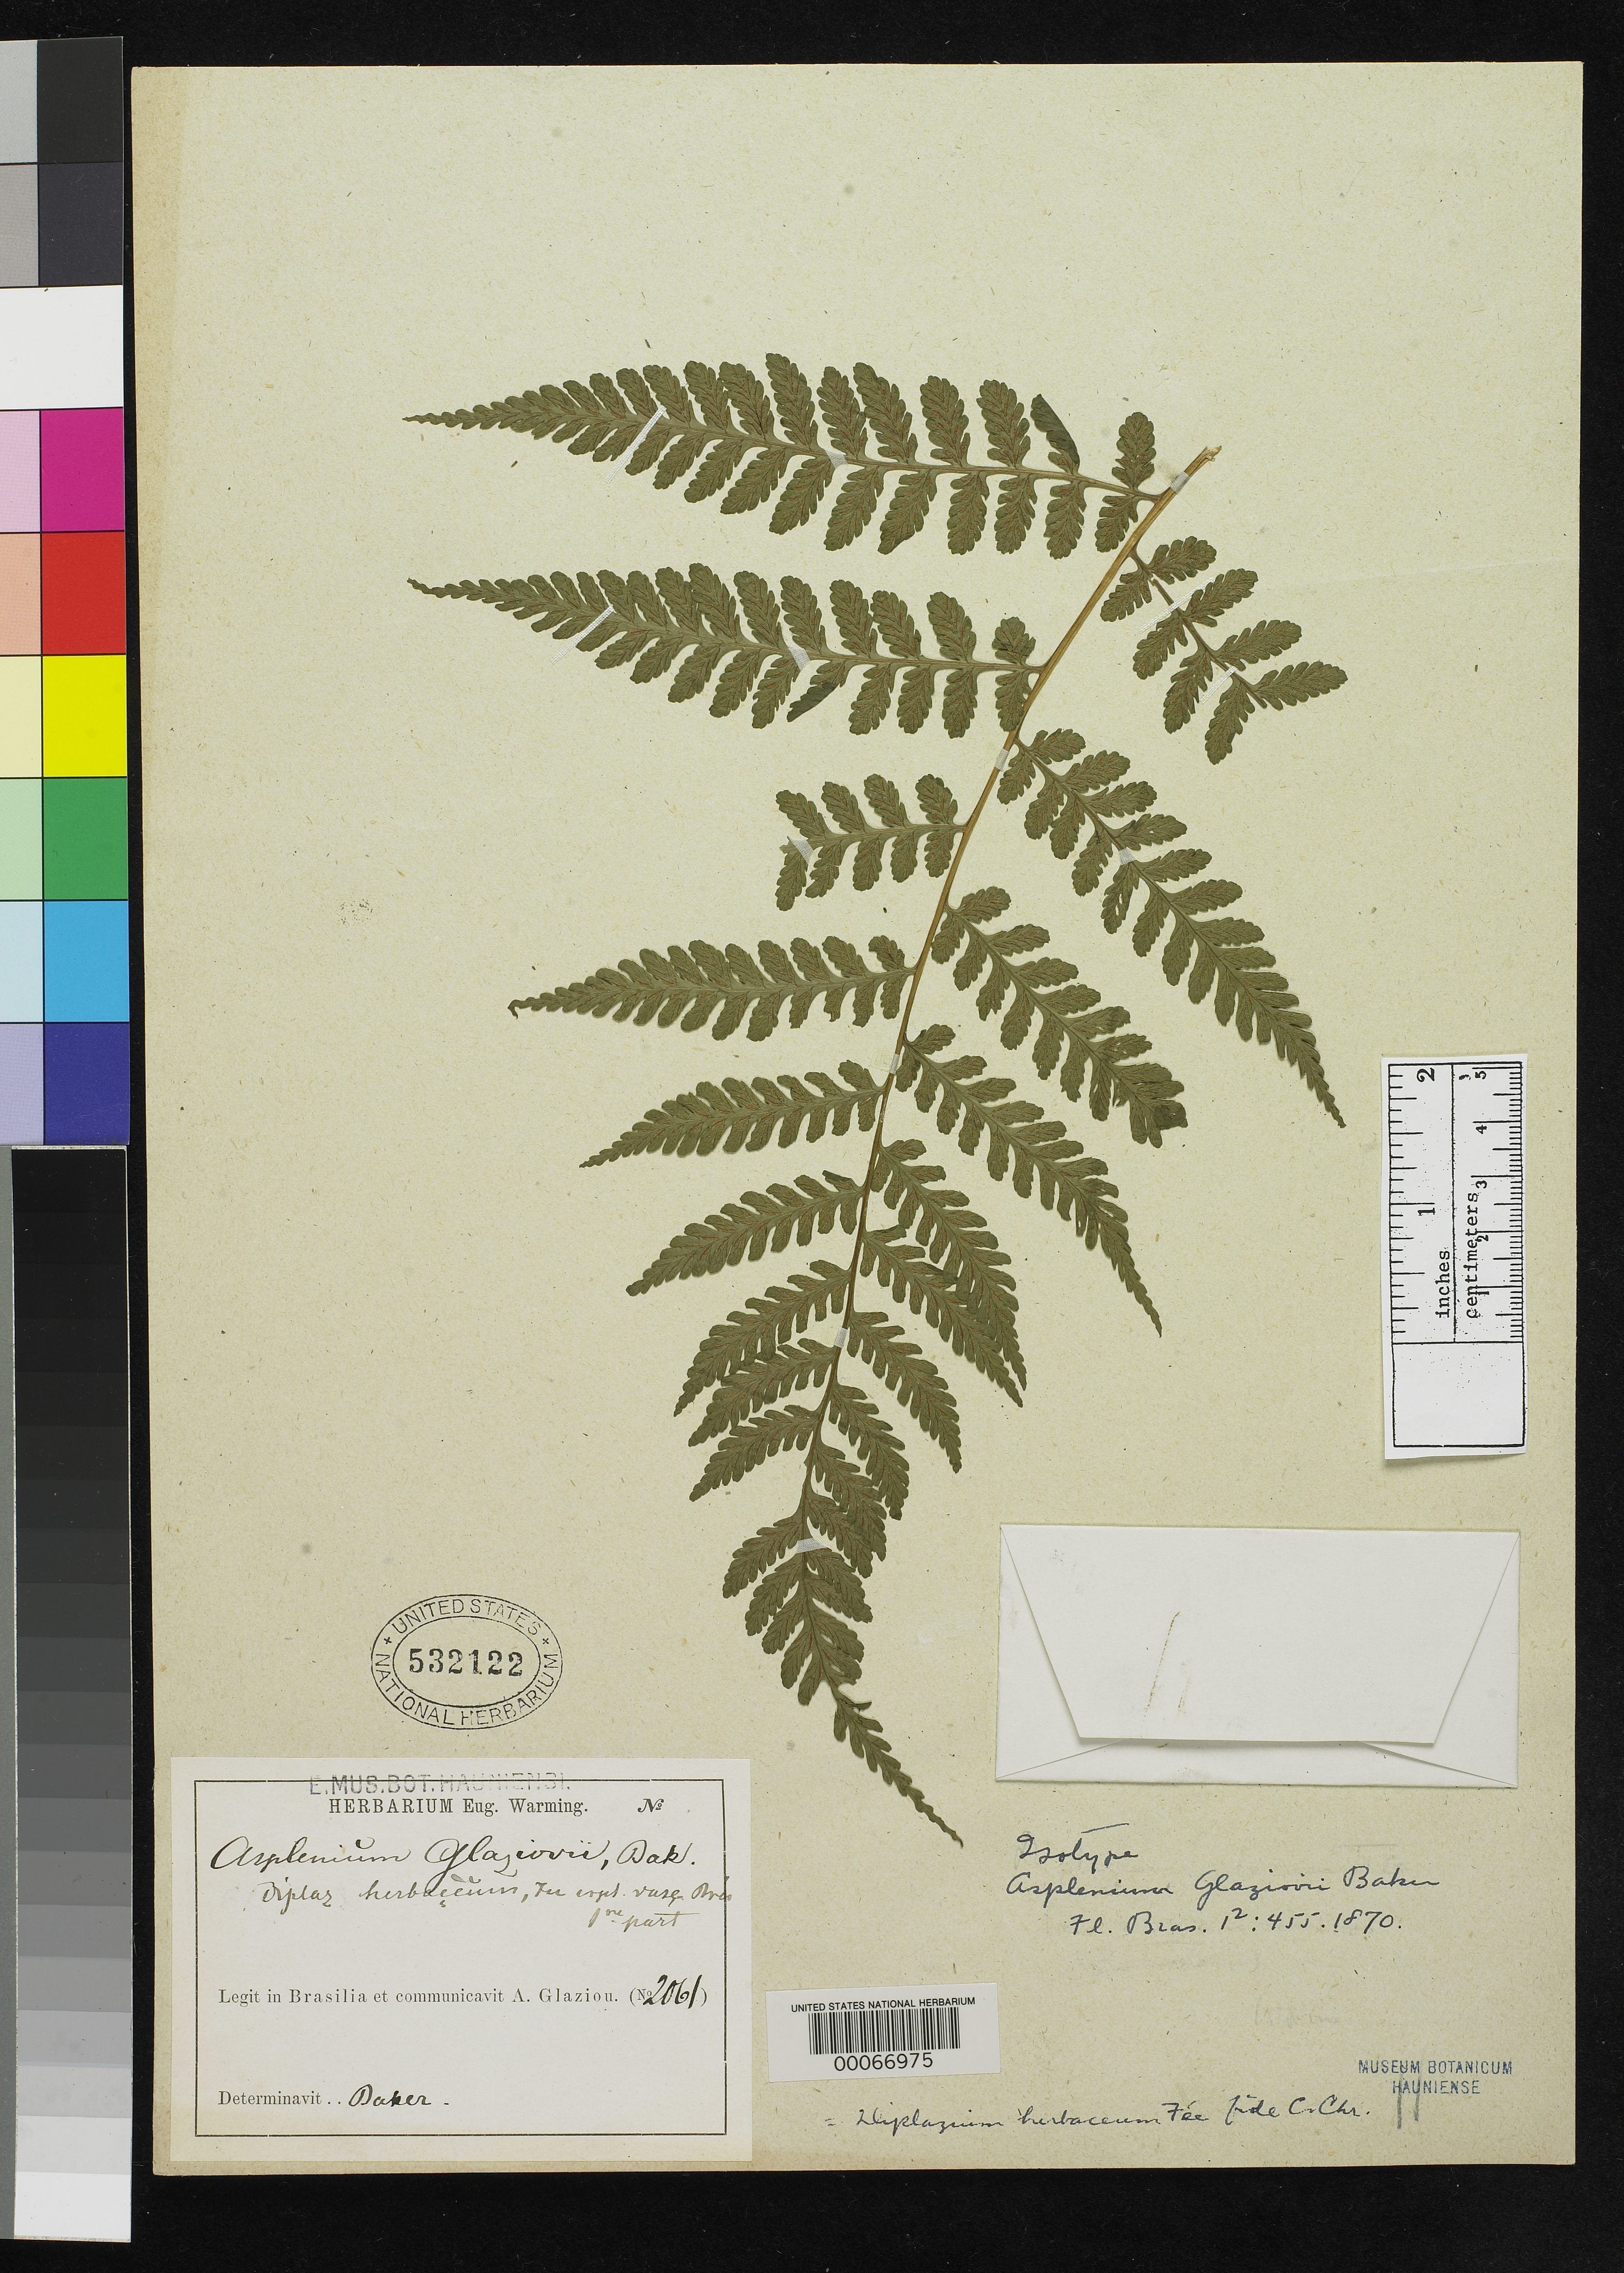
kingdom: Plantae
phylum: Tracheophyta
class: Polypodiopsida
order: Polypodiales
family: Aspleniaceae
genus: Asplenium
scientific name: Asplenium glaziovii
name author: Baker in Mart.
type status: Type Collection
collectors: A. F. M. Glaziou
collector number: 2061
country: Brazil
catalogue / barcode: US 532122